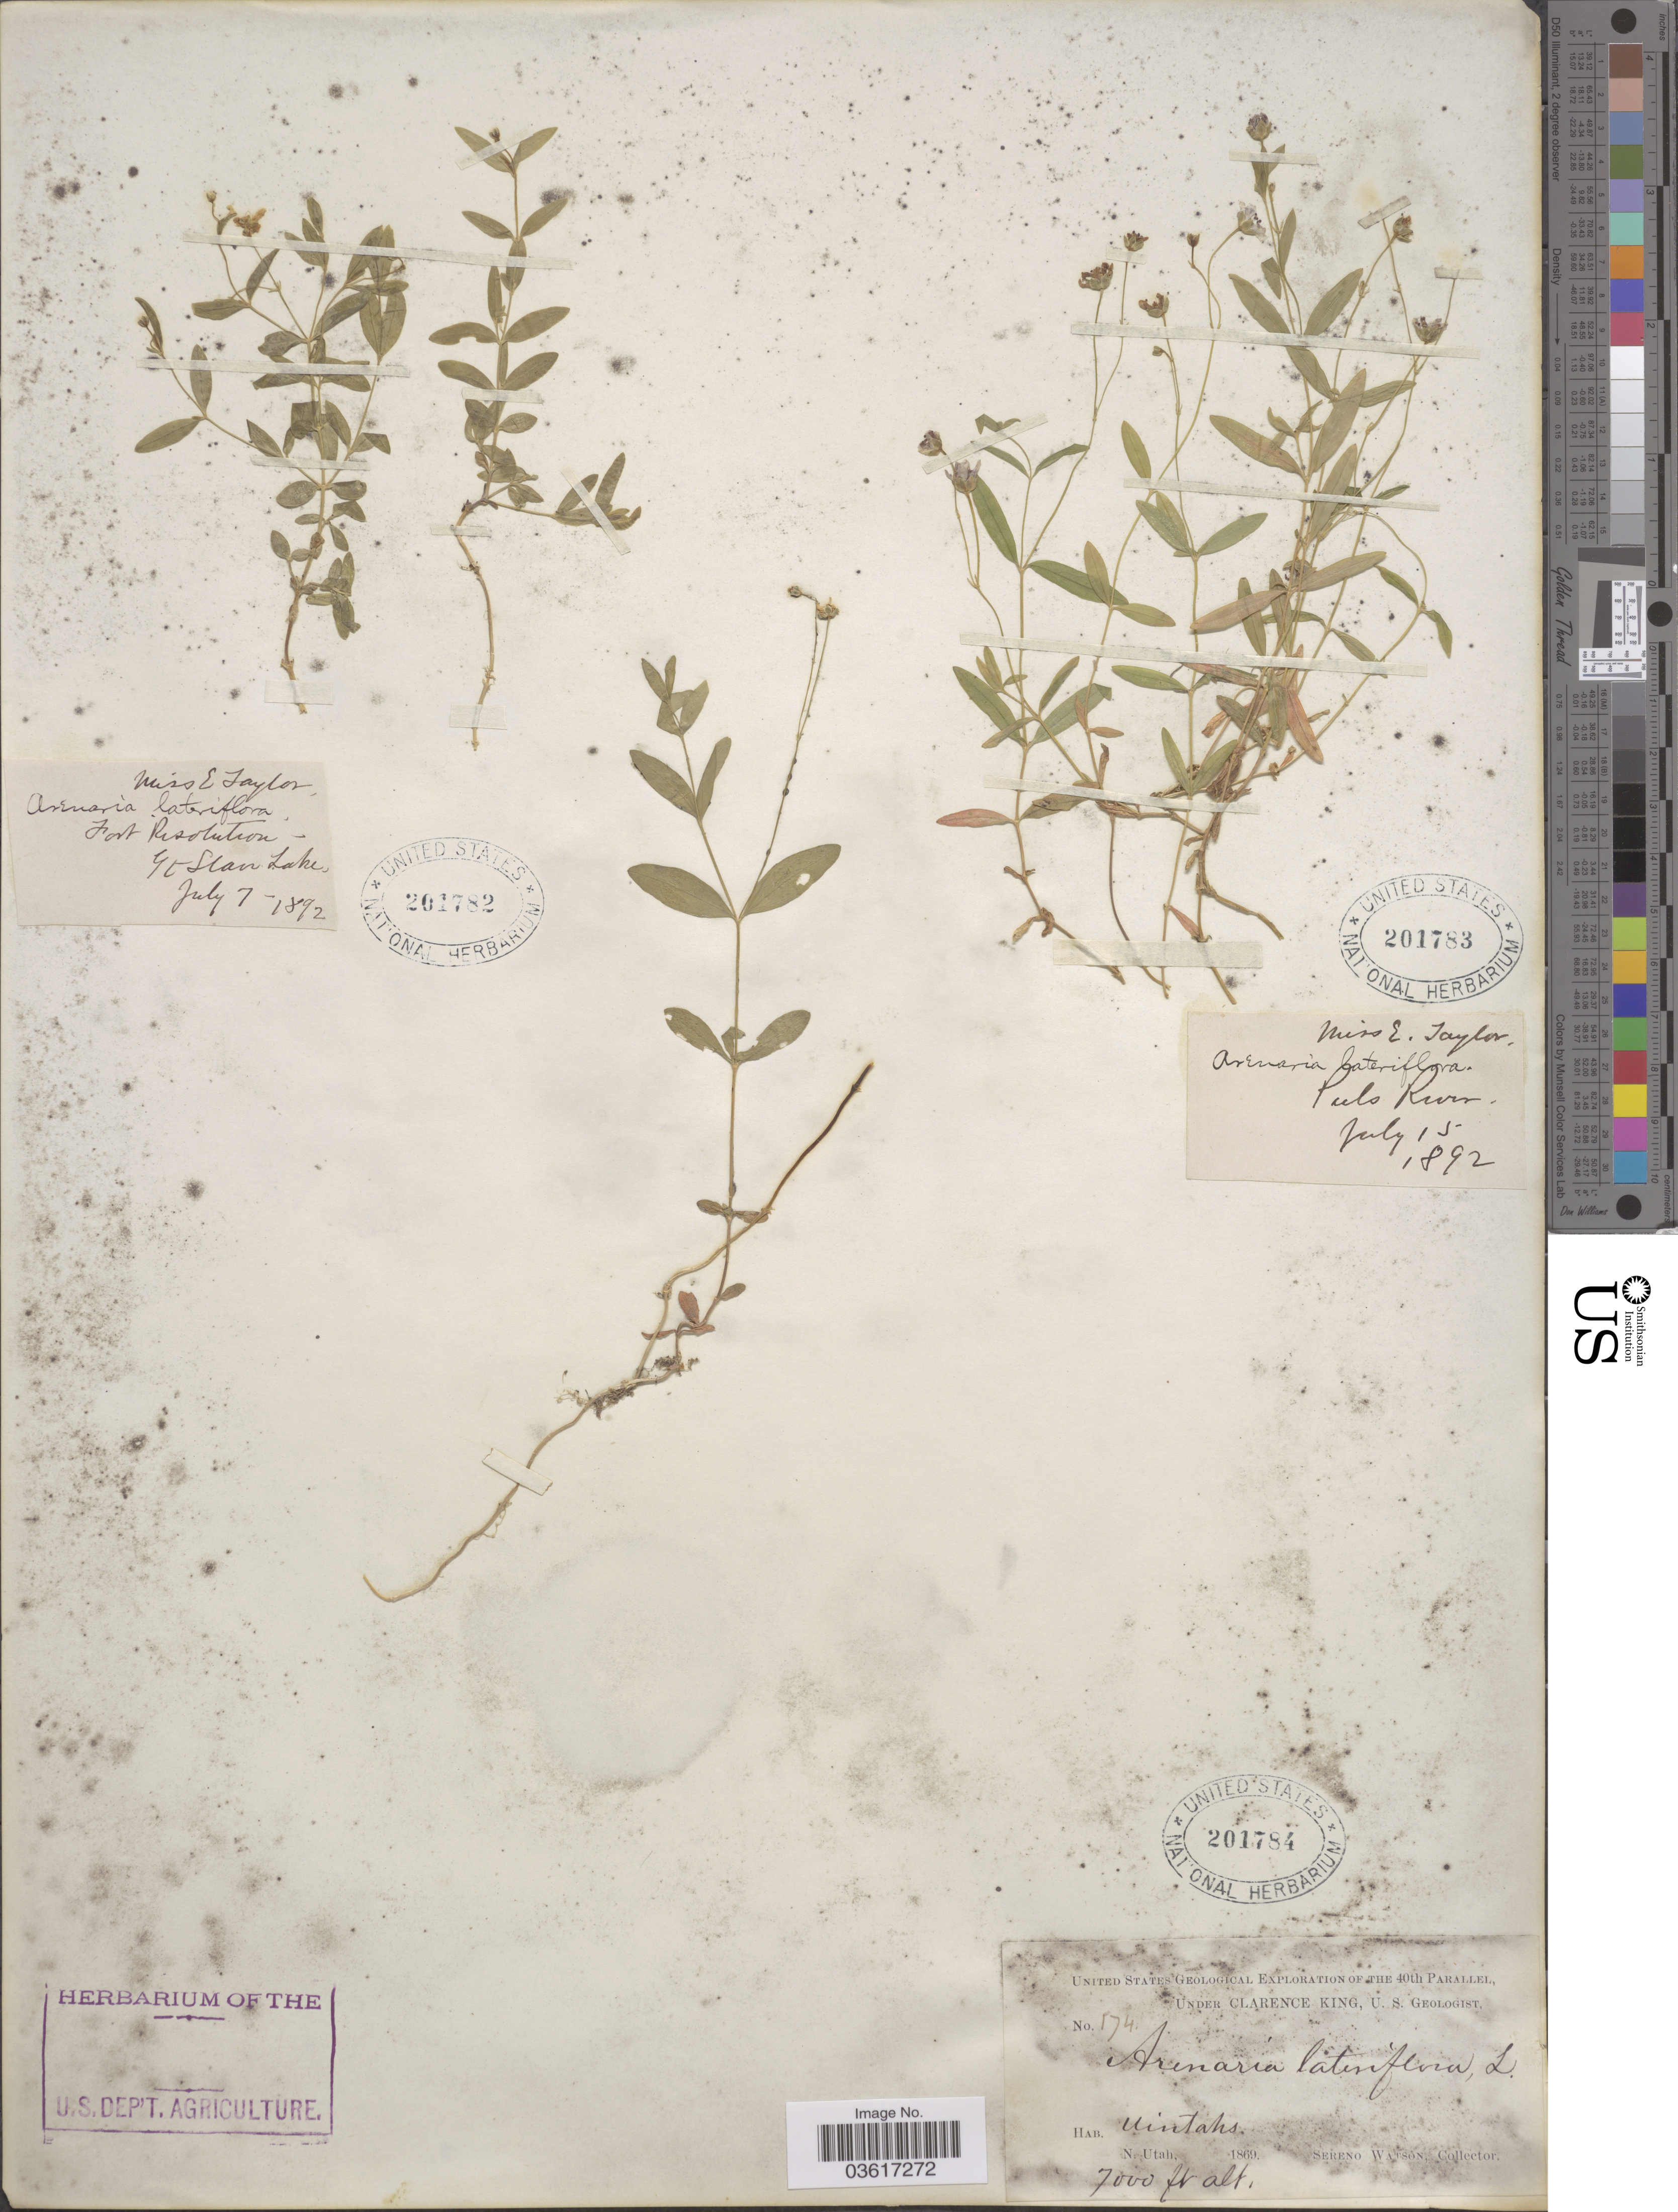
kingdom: Plantae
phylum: Tracheophyta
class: Magnoliopsida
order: Caryophyllales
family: Caryophyllaceae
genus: Moehringia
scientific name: Moehringia lateriflora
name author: (L.) Fenzl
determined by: Strong, Mark T., (BOT), Smithsonian Institution - National Museum of Natural History (UNITED STATES)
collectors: E. Taylor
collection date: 1892-07-15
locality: Puls River.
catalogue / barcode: US 201783-2